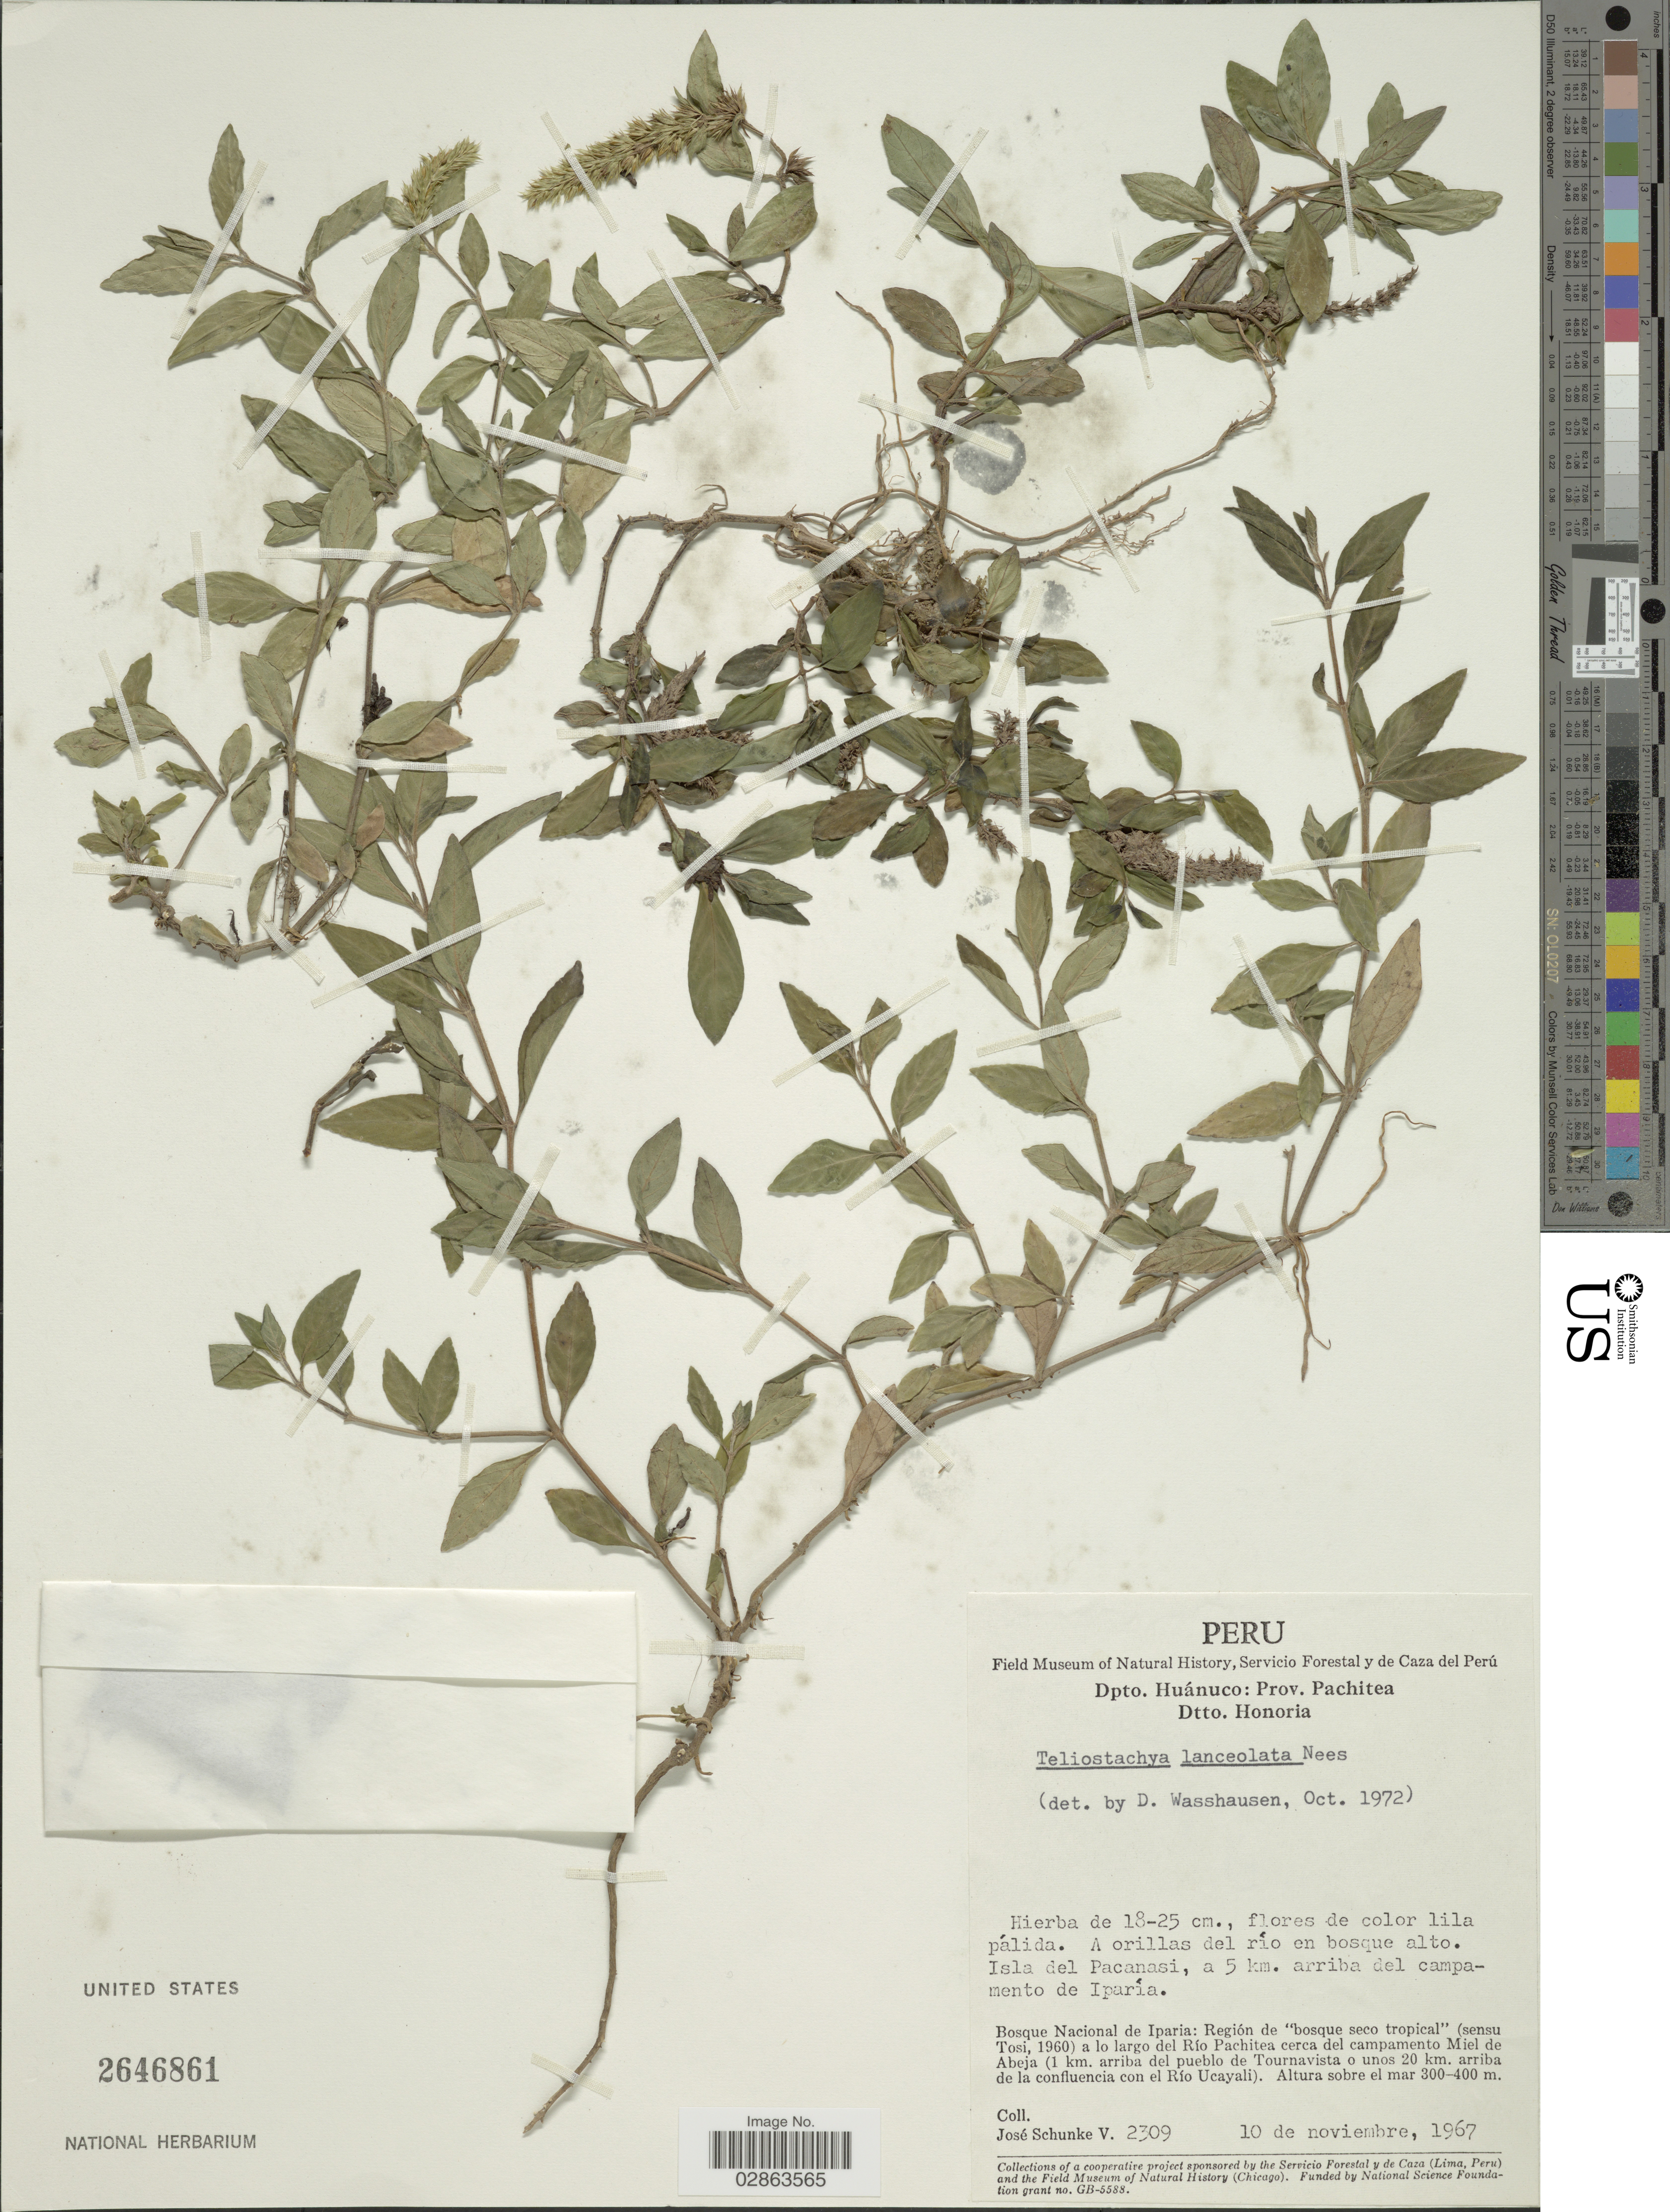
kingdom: Plantae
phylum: Tracheophyta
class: Magnoliopsida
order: Lamiales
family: Acanthaceae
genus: Teliostachya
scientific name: Teliostachya lanceolata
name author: Nees in Mart.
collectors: J. Schunke Vigo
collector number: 2309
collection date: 1967-11-10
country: Peru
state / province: Huánuco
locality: Dpto. Huanúco: Prov. Pachitea. Dtto. Honoria. Isla del Pacanasi, a 5 km arriba del campamento de Iparía. Bosque Nacional de Iparia: Región de "bosque seco tropical" (sensu Tosi, 1960) a lo largo del Río Pachitea cerca del campamento Miel de Abeja (1 km. arriba del pueblo de Tournavista o unos 20 km. arriba de la confluencia con el Río Ucayali).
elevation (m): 300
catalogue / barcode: US 2646861